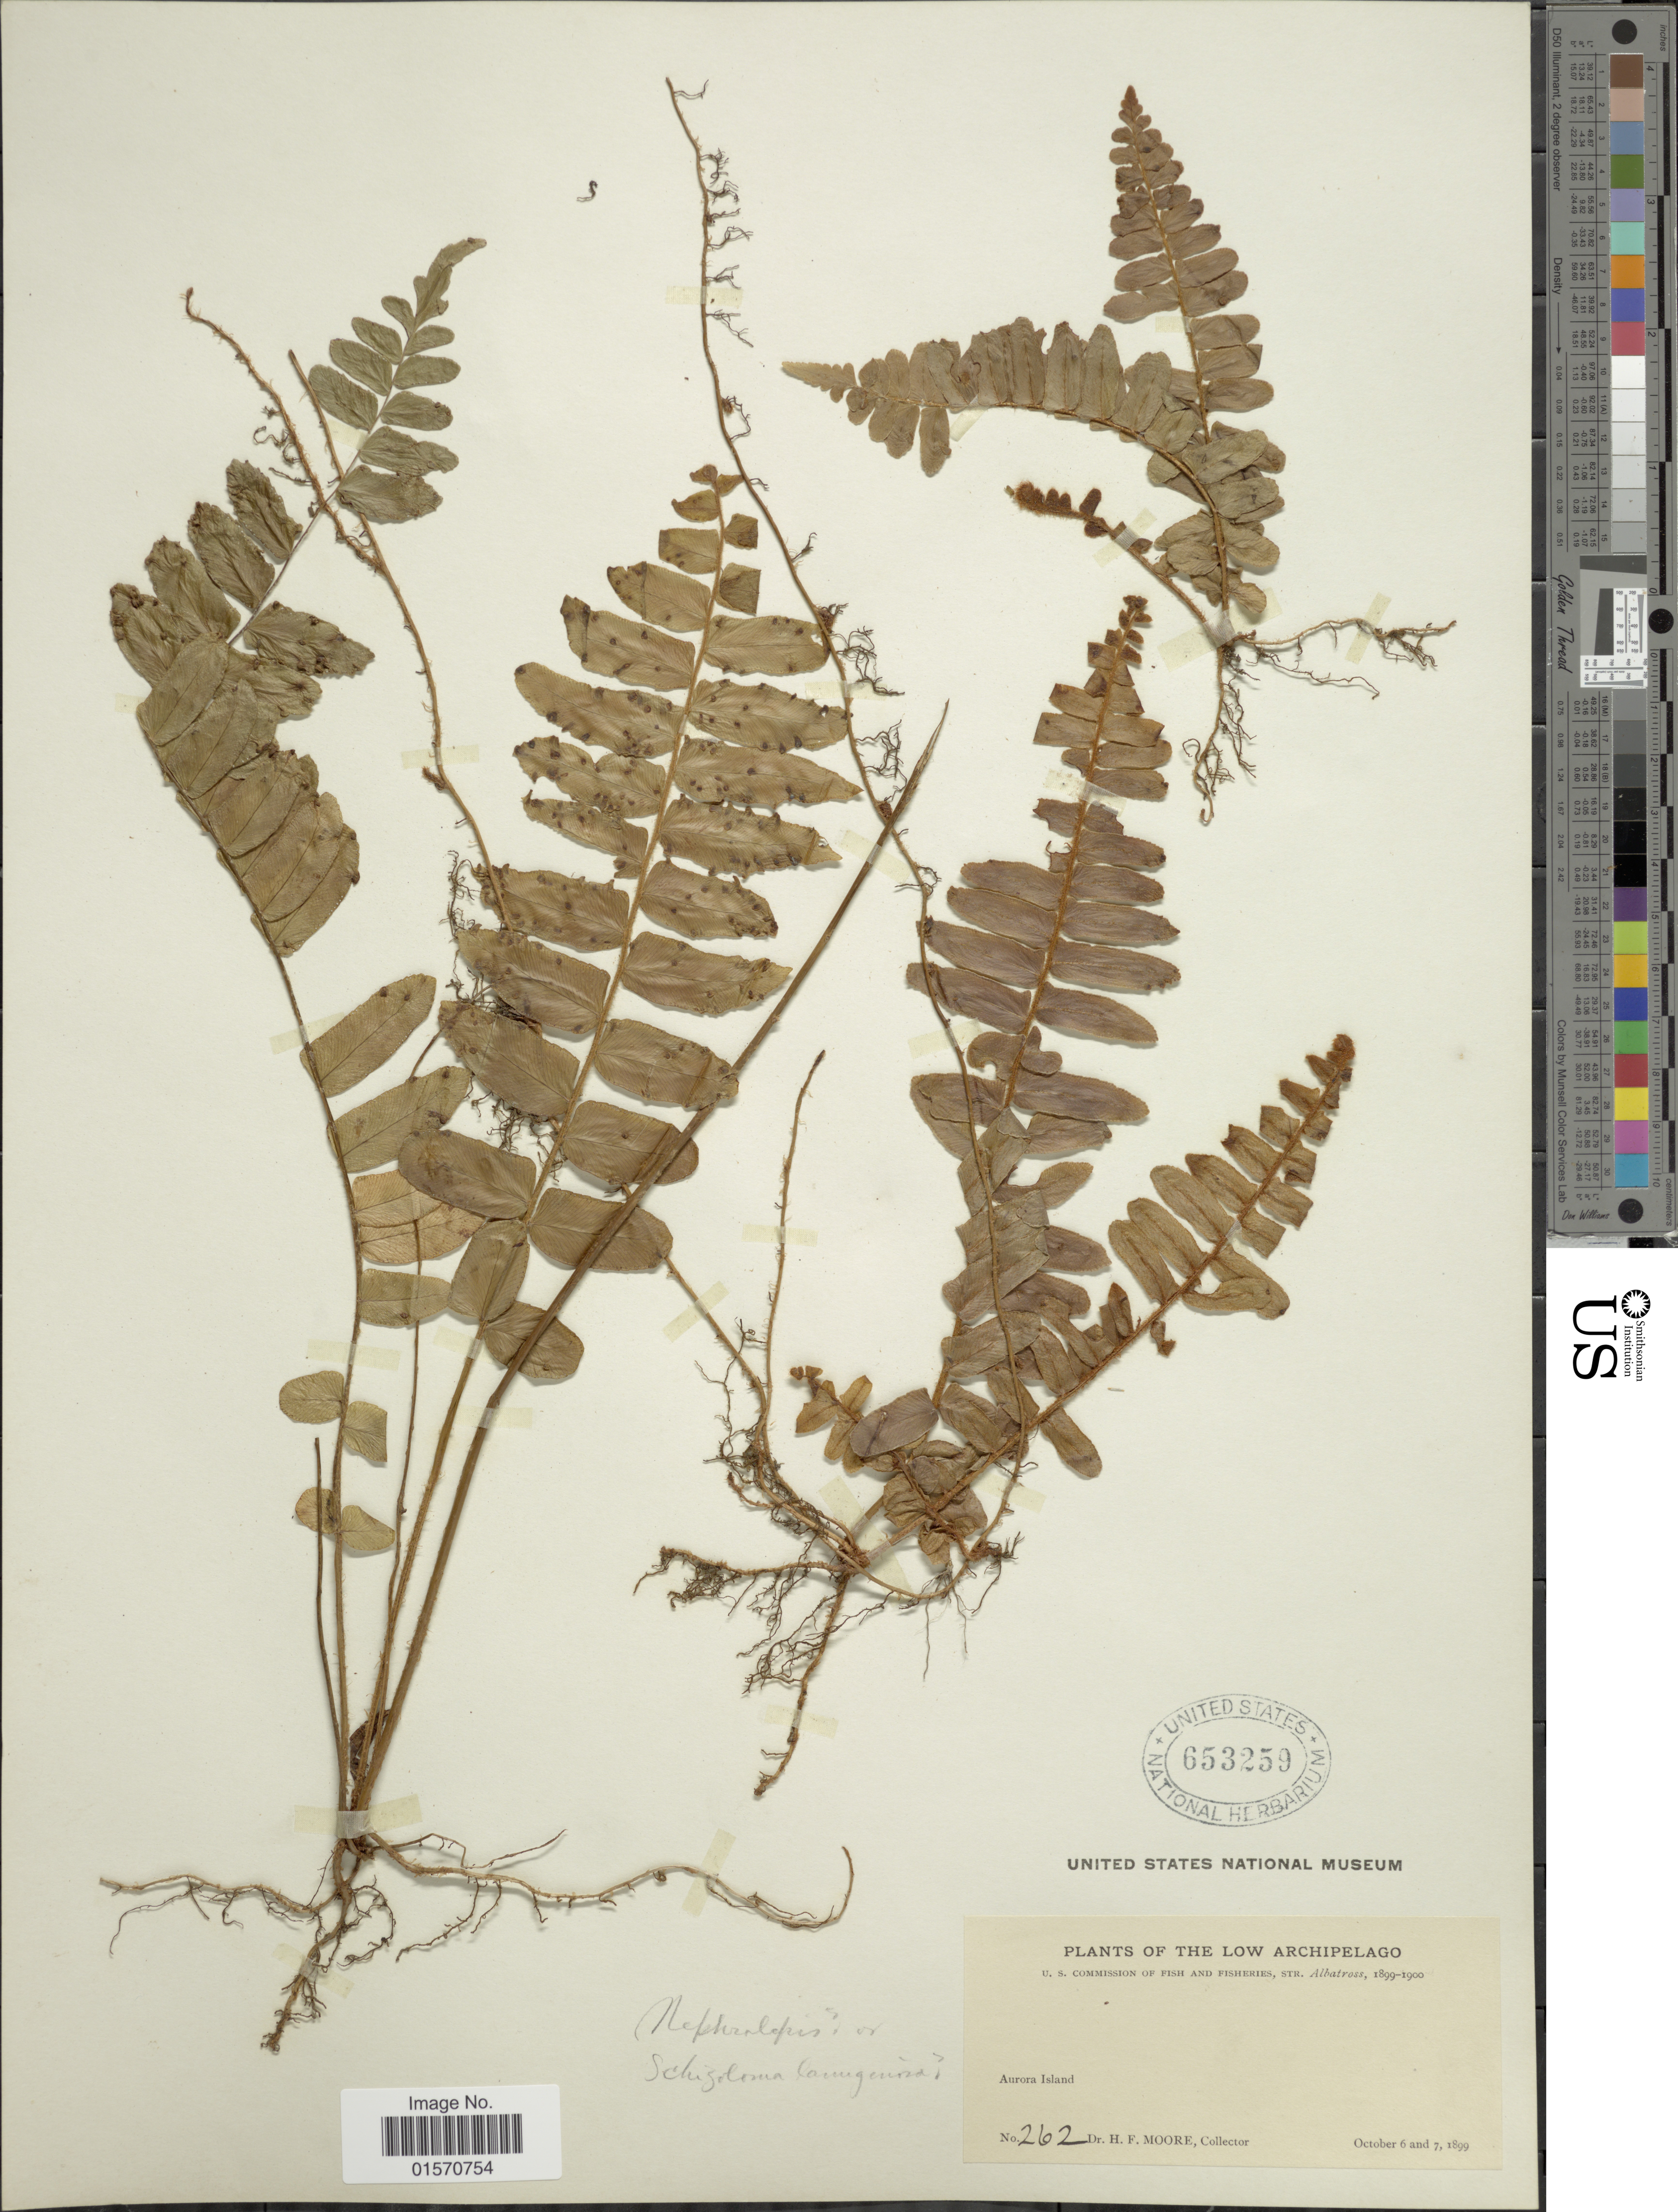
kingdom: Plantae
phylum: Tracheophyta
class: Polypodiopsida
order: Polypodiales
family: Nephrolepidaceae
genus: Nephrolepis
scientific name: Nephrolepis sp.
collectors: H. F. Moore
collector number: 262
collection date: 1899-10-06/1899-10-07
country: French Polynesia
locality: Low Archipelago. Aurora Island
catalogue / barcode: US 653259